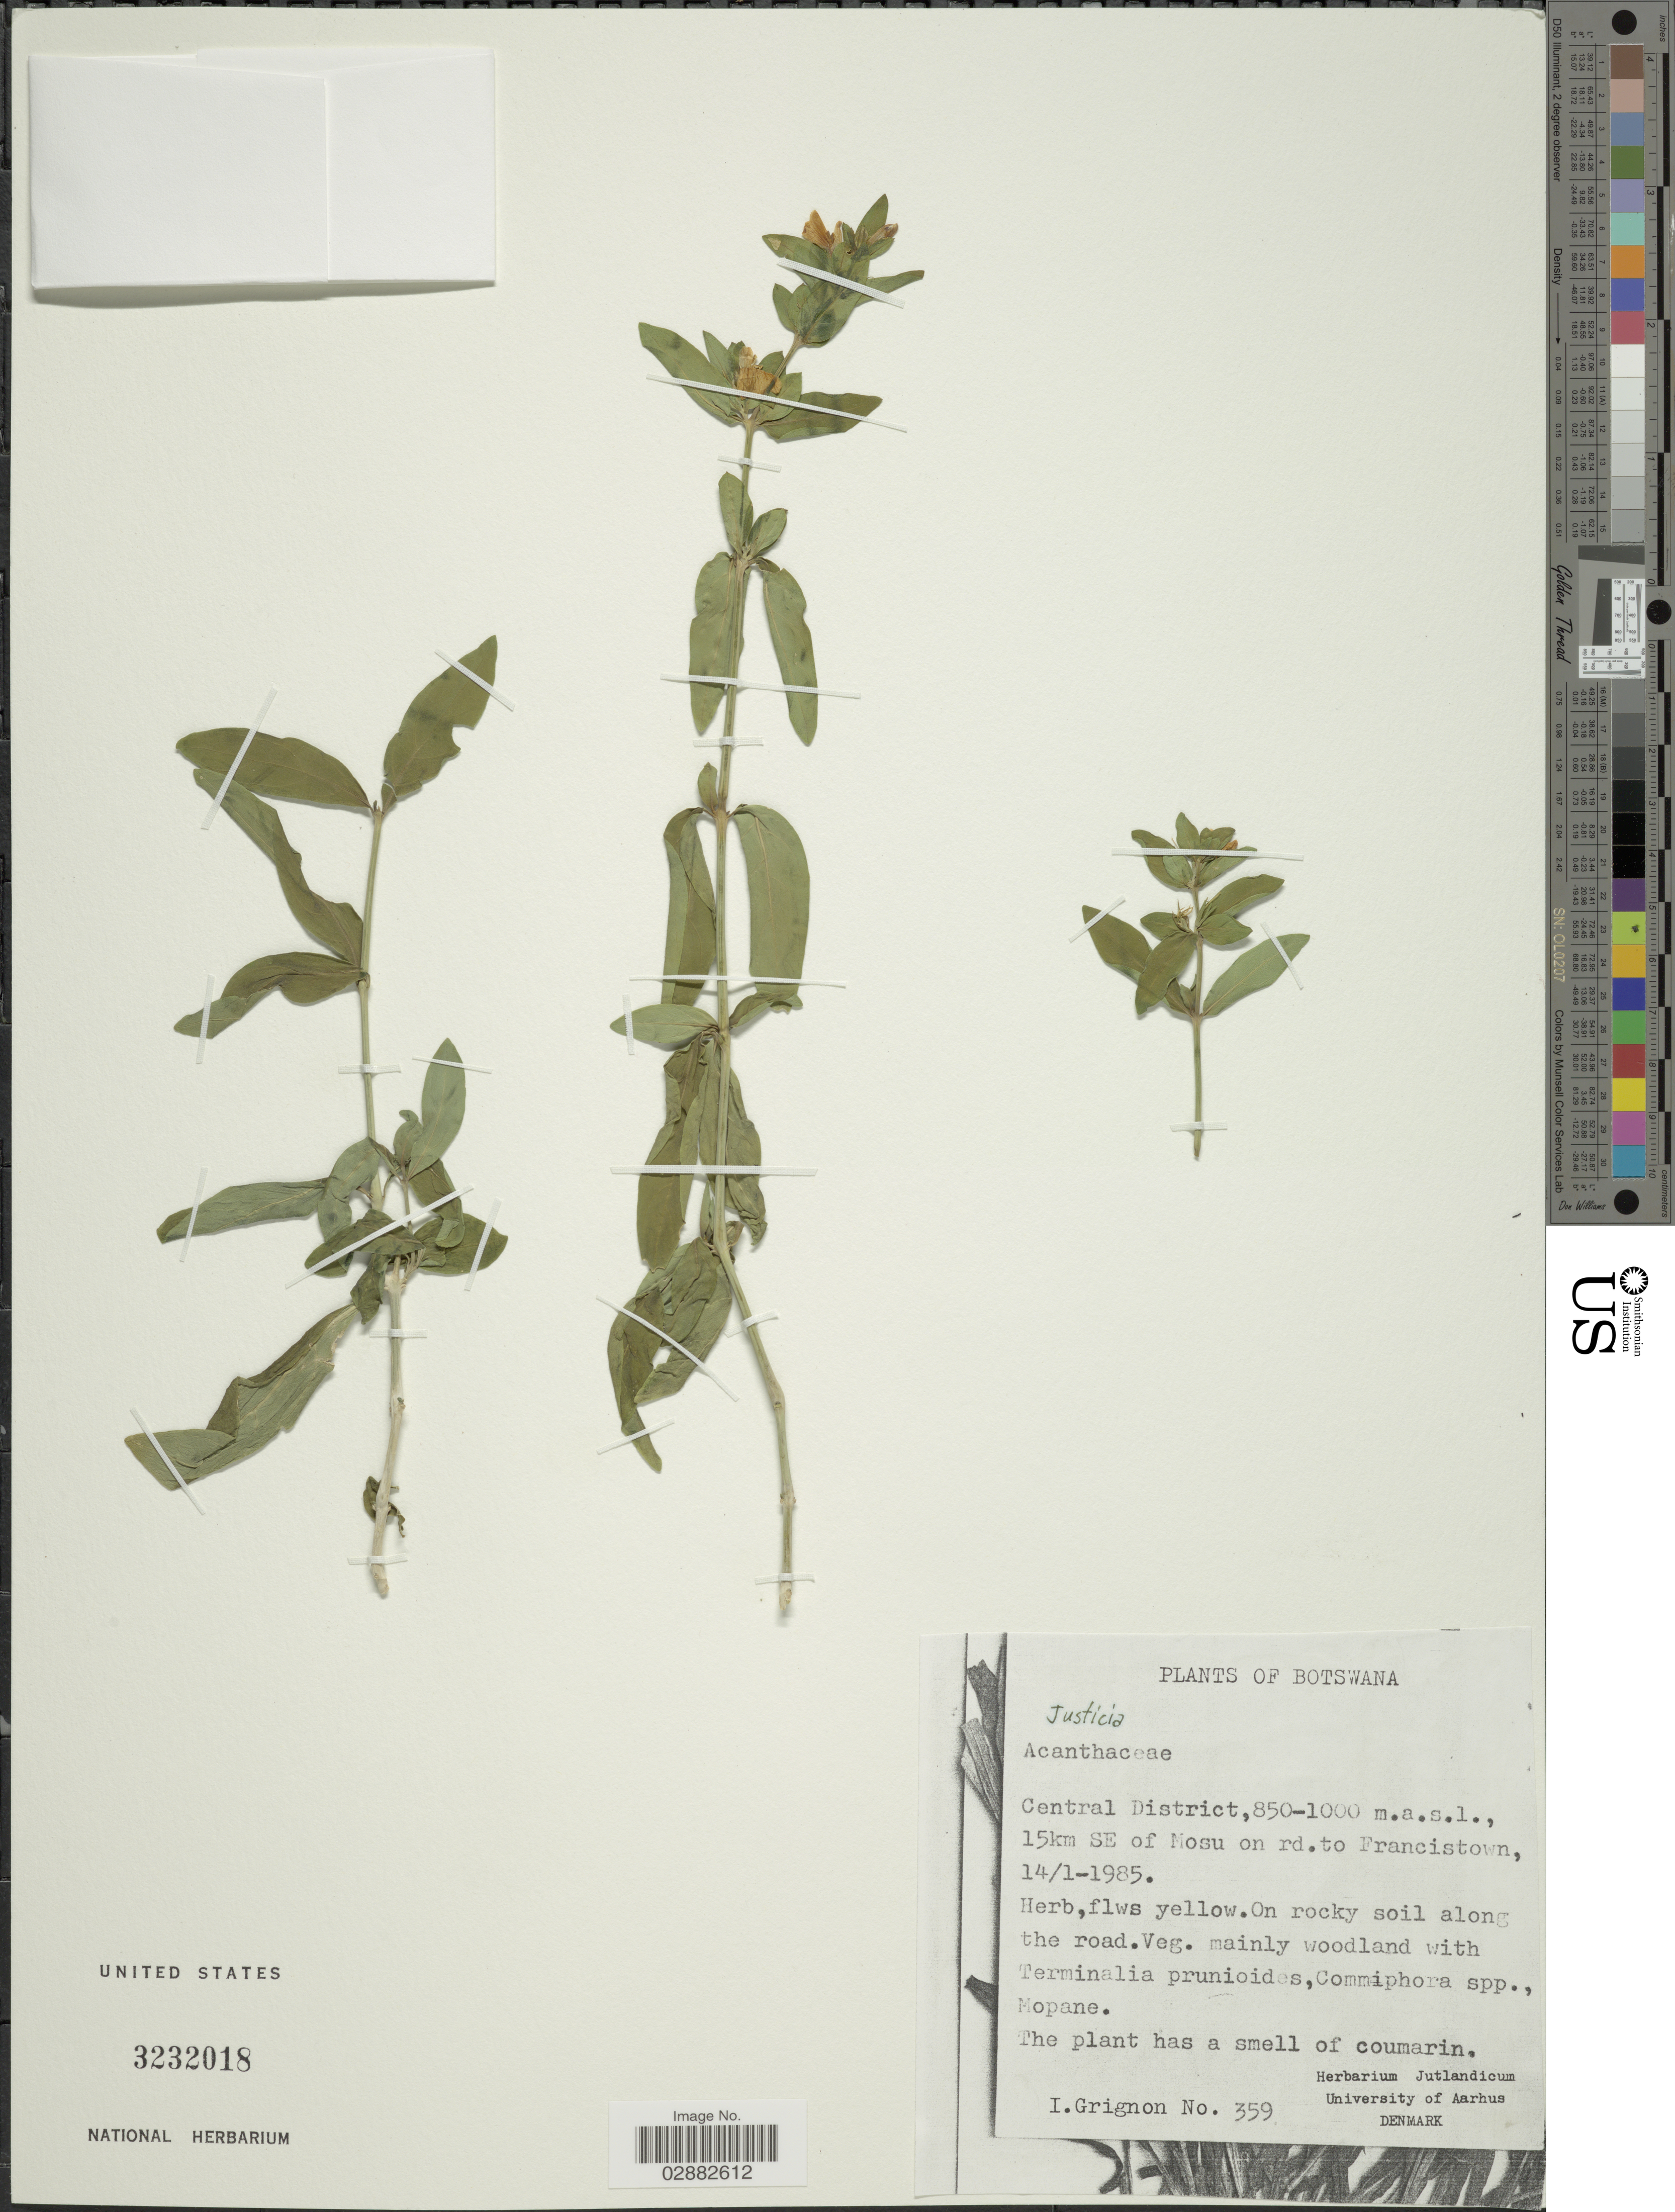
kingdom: Plantae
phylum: Tracheophyta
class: Magnoliopsida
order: Lamiales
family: Acanthaceae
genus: Justicia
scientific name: Justicia sp.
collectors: I. Grignon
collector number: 359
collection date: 1985-01-14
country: Botswana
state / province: Central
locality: Central District, 15km SE of Mosu on rd. to Francistown.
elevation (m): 850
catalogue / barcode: US 3232018